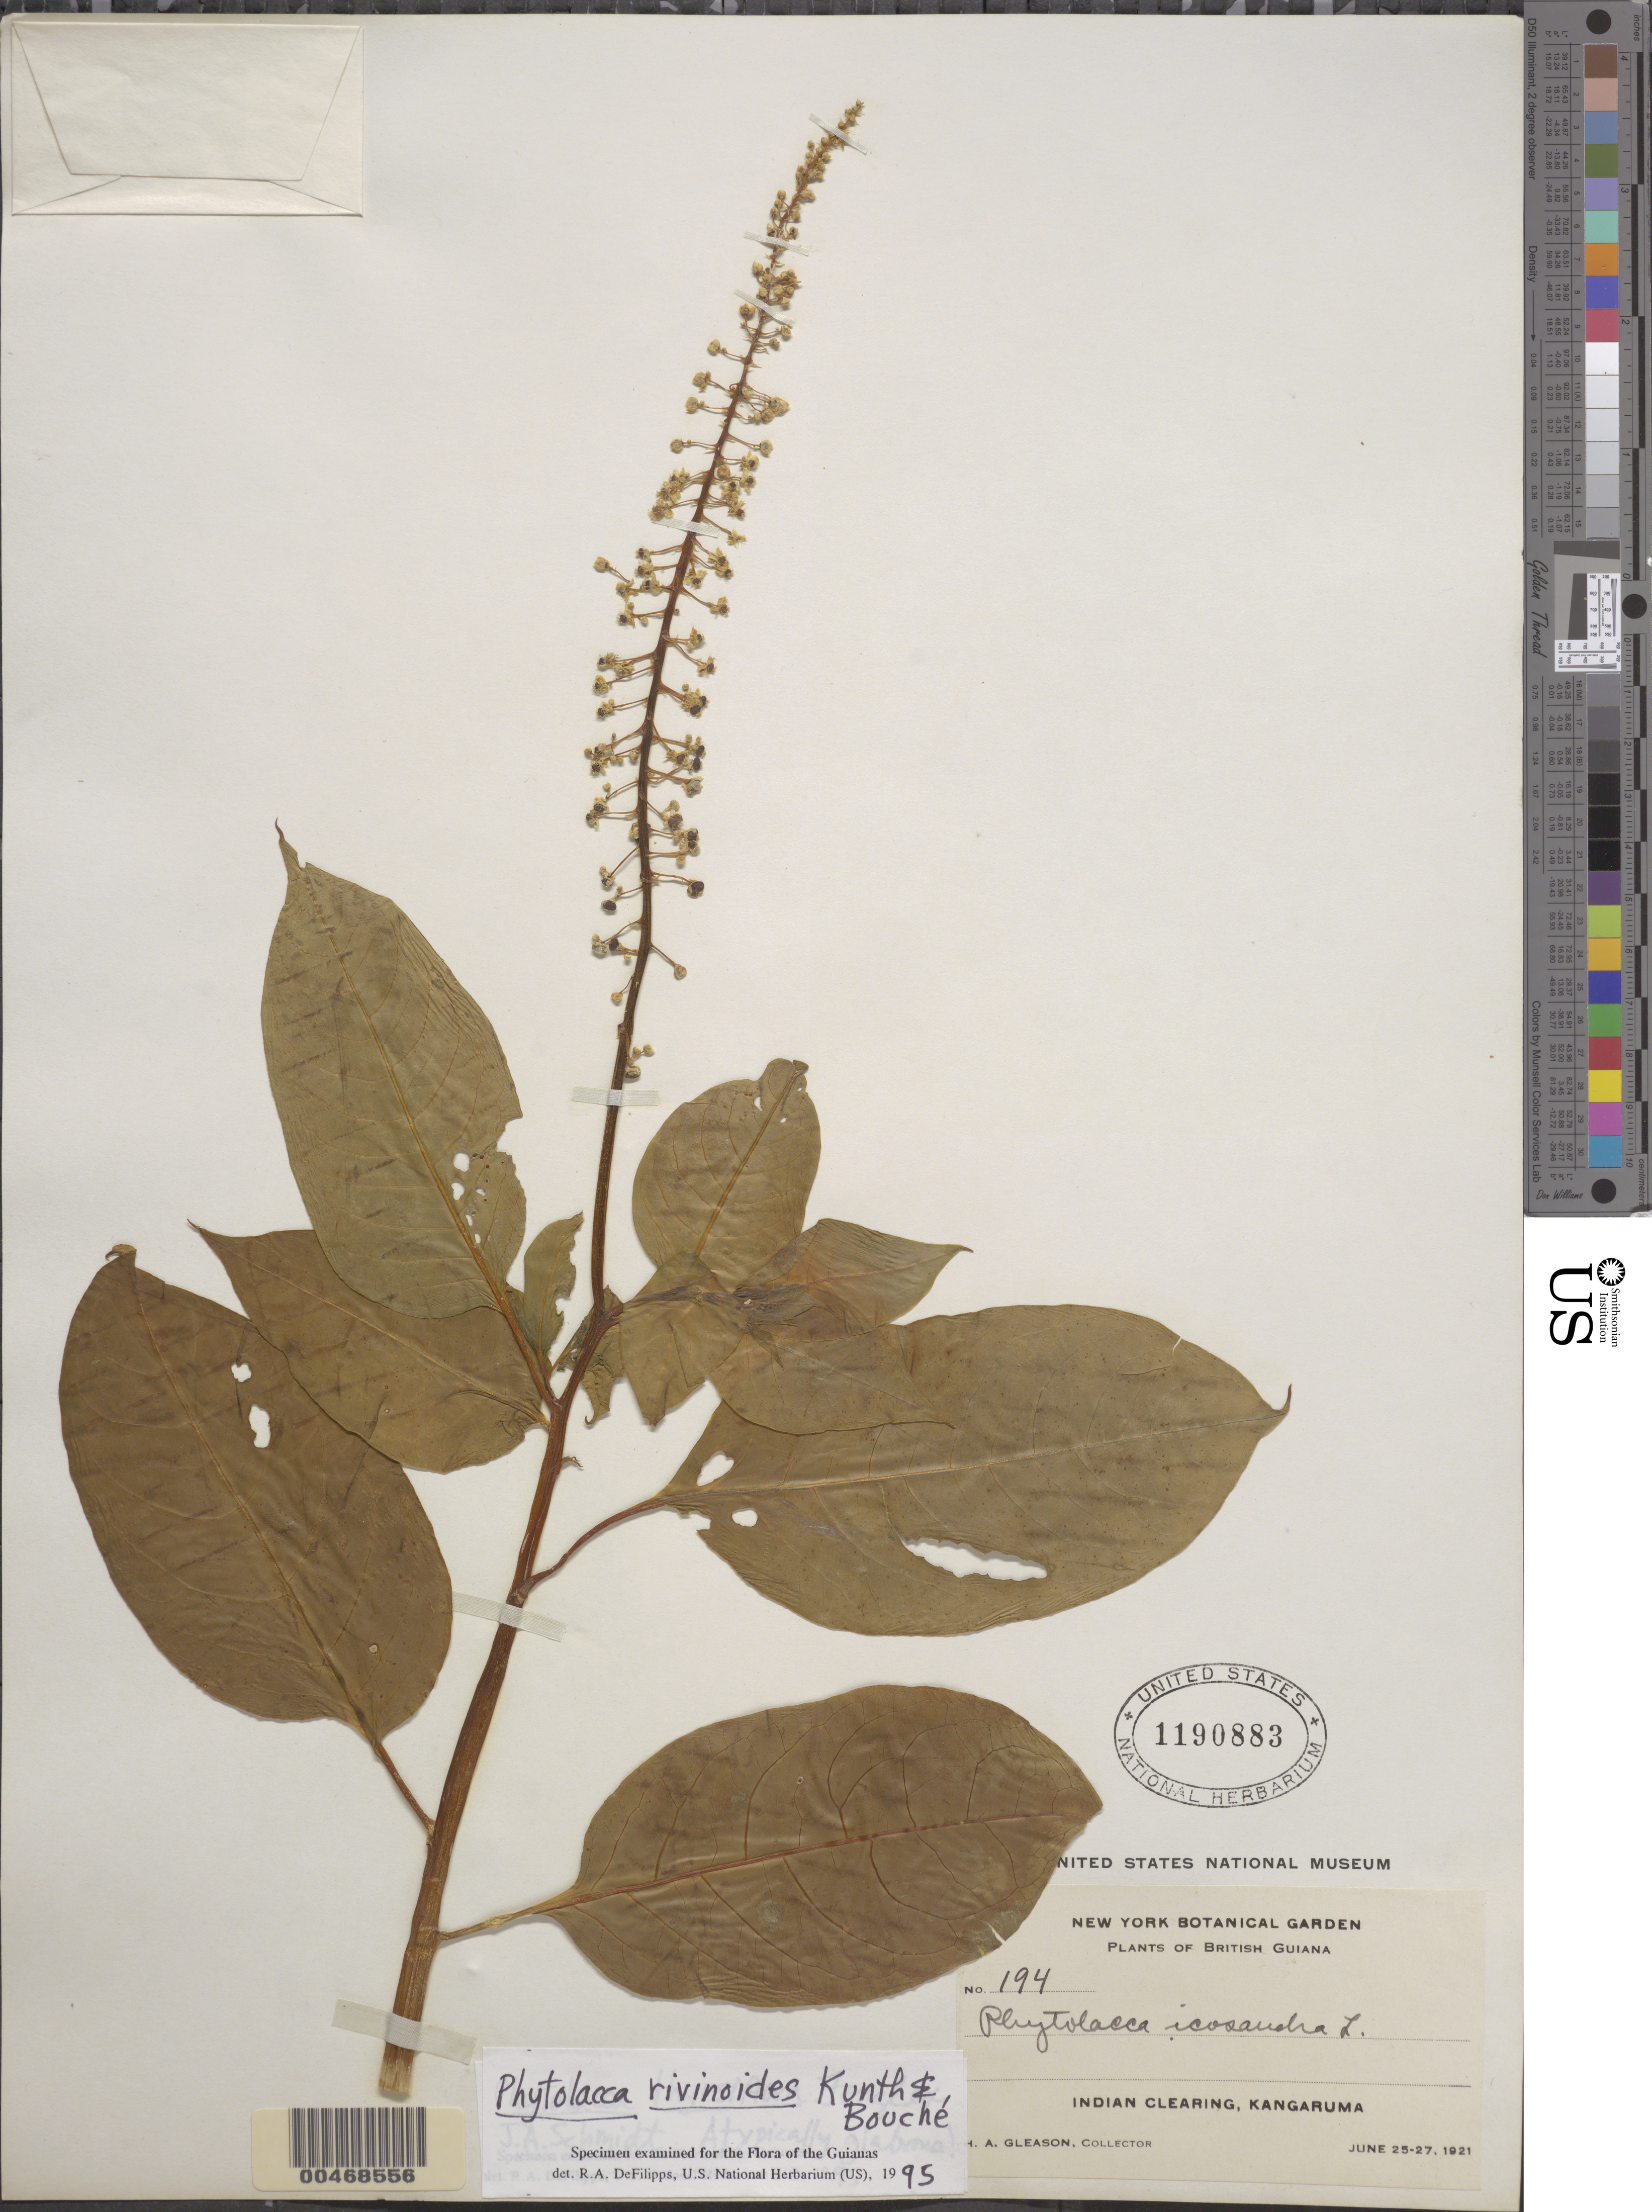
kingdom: Plantae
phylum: Tracheophyta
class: Magnoliopsida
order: Caryophyllales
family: Phytolaccaceae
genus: Phytolacca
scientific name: Phytolacca rivinoides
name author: Kunth & C.D. Bouché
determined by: DeFilipps, R. A.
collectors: H. A. Gleason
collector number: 194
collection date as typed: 25 Jun 1921 to 27 Jun 1921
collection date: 1921-06-25/1921-06-27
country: Guyana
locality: Kangaruma (Landing- R.B. Potaro R., L.B. Essequibo R., 32 mi. up)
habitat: Indian clearing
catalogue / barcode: US 1190883